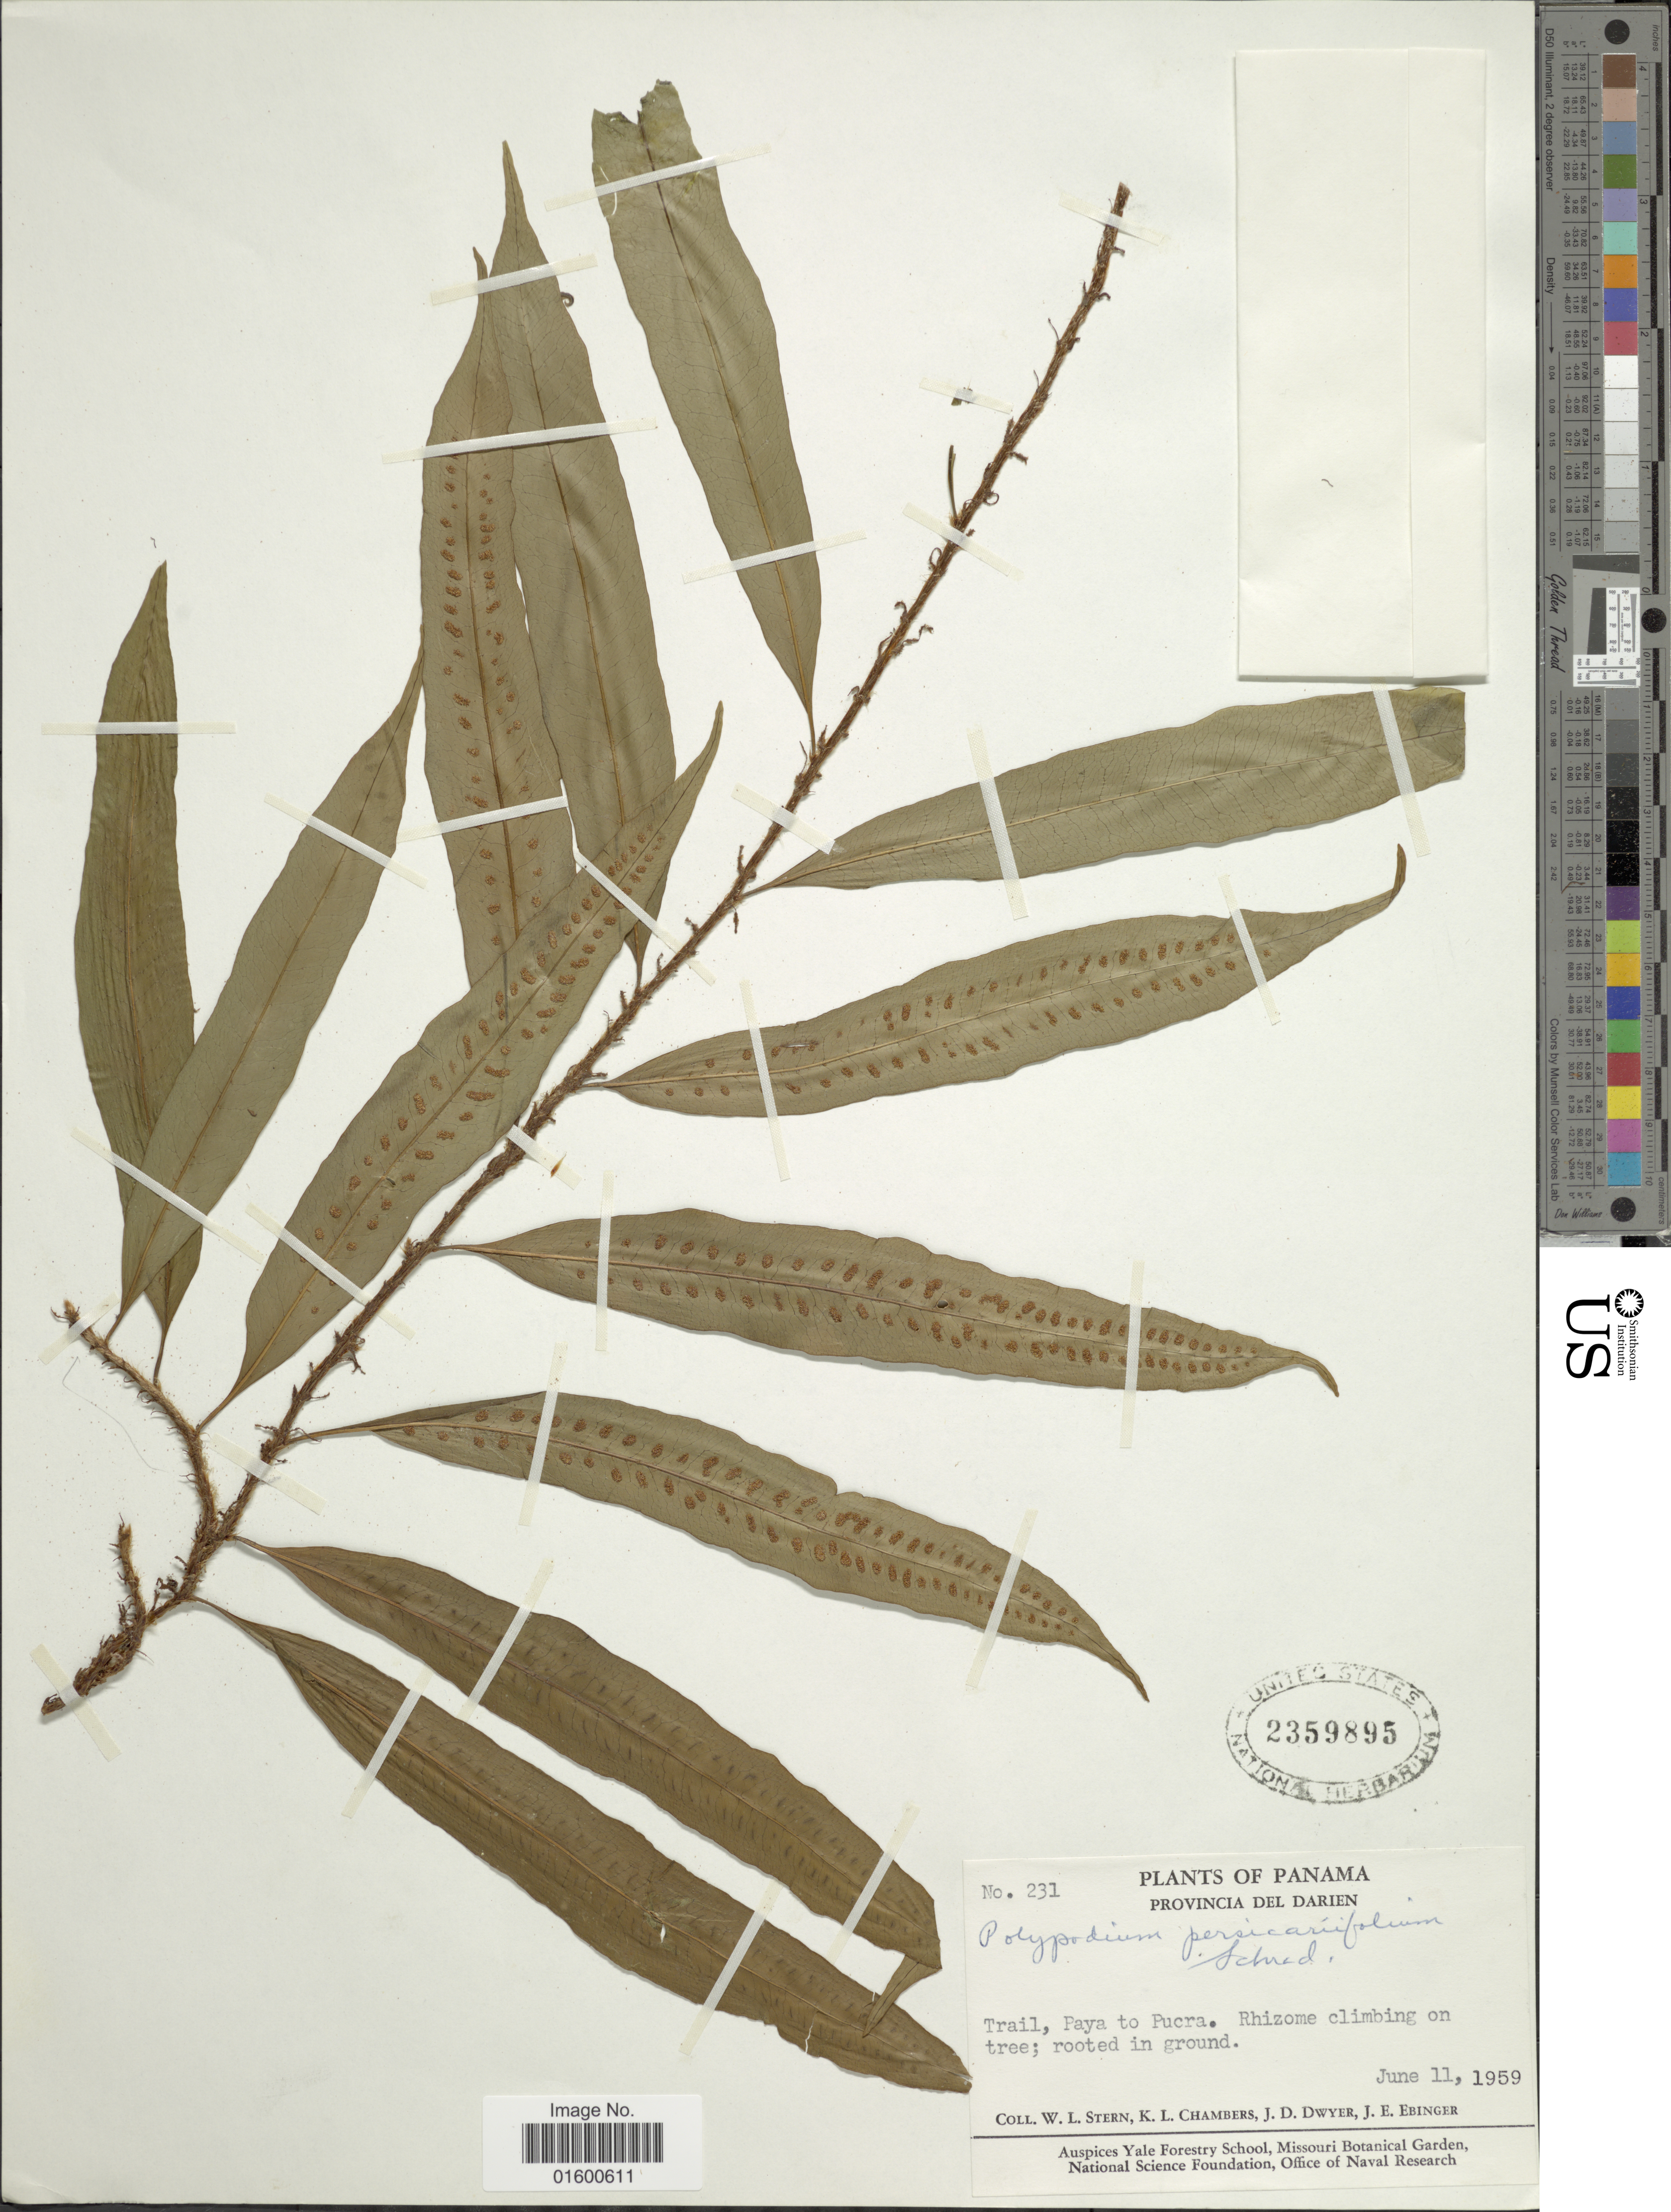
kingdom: Plantae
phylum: Tracheophyta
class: Polypodiopsida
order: Polypodiales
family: Polypodiaceae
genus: Microgramma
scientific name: Microgramma persicariifolia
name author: (Schrad.) C. Presl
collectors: W. L. Stern, K. Chambers, J. D. Dwyer & J. Ebinger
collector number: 231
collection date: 1959-06-11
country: Panama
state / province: Darién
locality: Provincia del Darien, Trail, Paya to Pucra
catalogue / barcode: US 2359895